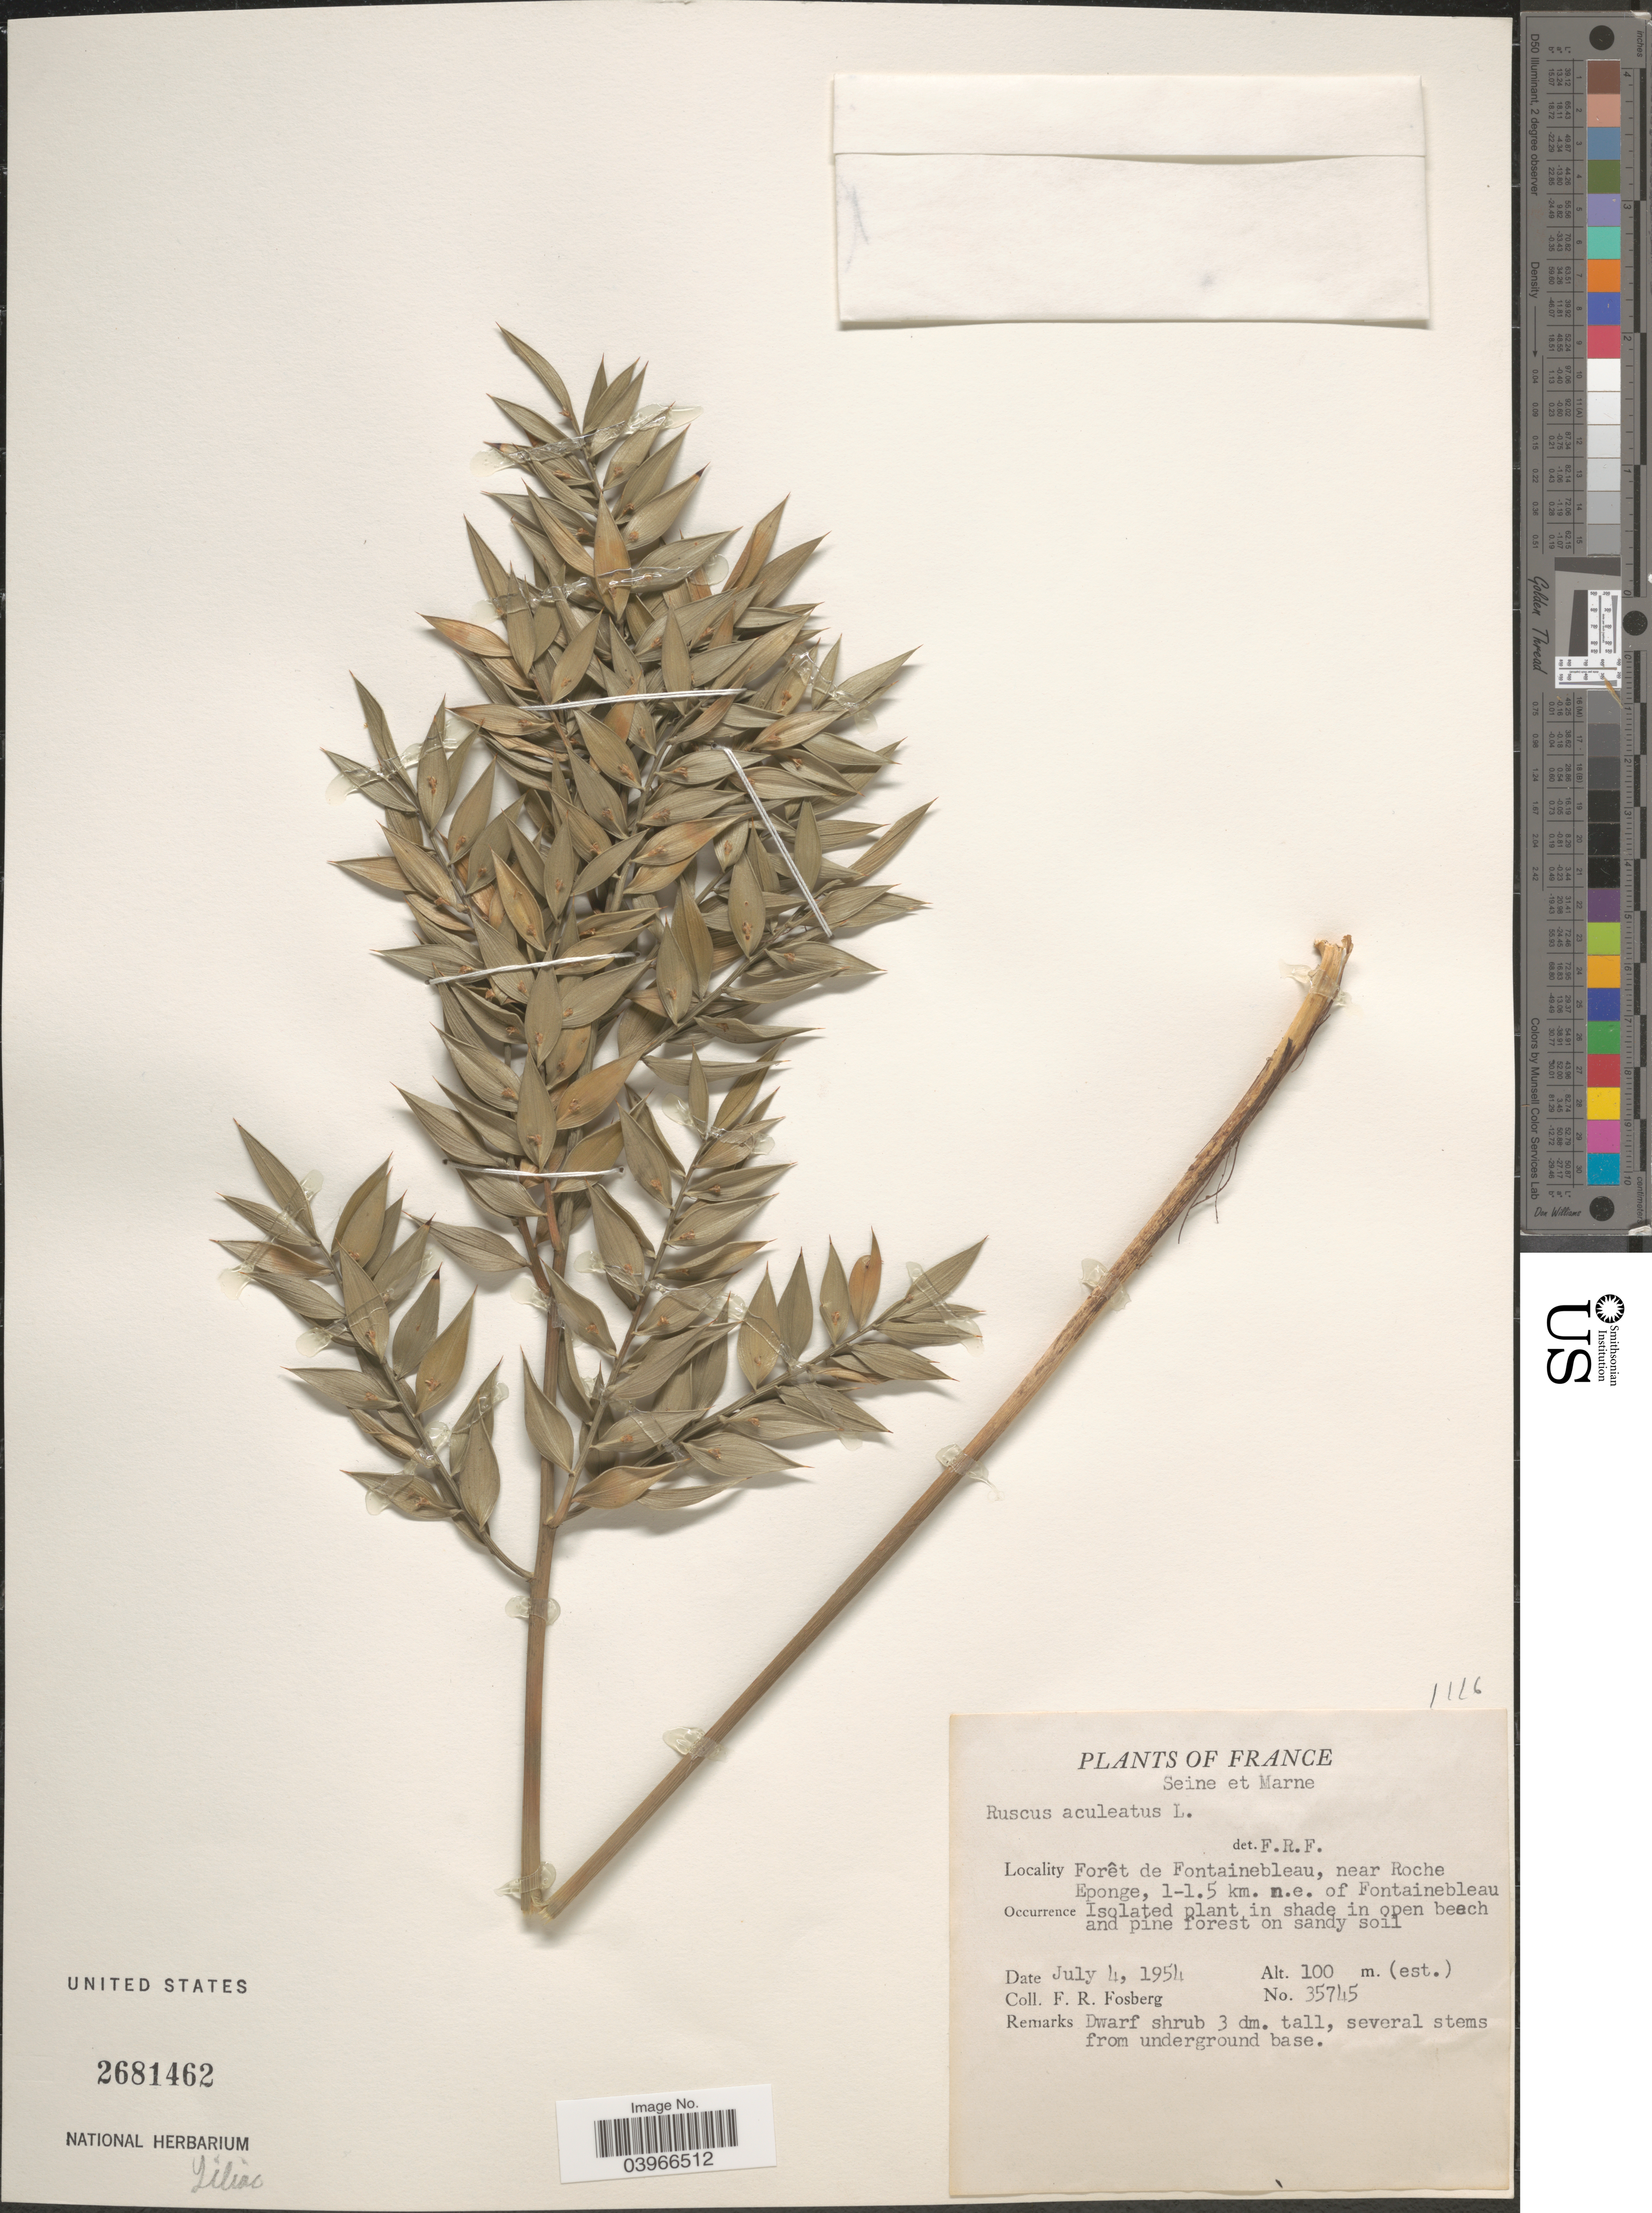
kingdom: Plantae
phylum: Tracheophyta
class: Liliopsida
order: Asparagales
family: Asparagaceae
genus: Ruscus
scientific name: Ruscus aculeatus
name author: L.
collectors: F. R. Fosberg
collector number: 35745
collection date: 1954-07-04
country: France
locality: Seine et Marne. Forêt de Fontainebleau, near Roche Eponge, 1-1.5 km. n.e. of Fontainebleau.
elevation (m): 100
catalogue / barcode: US 2681462